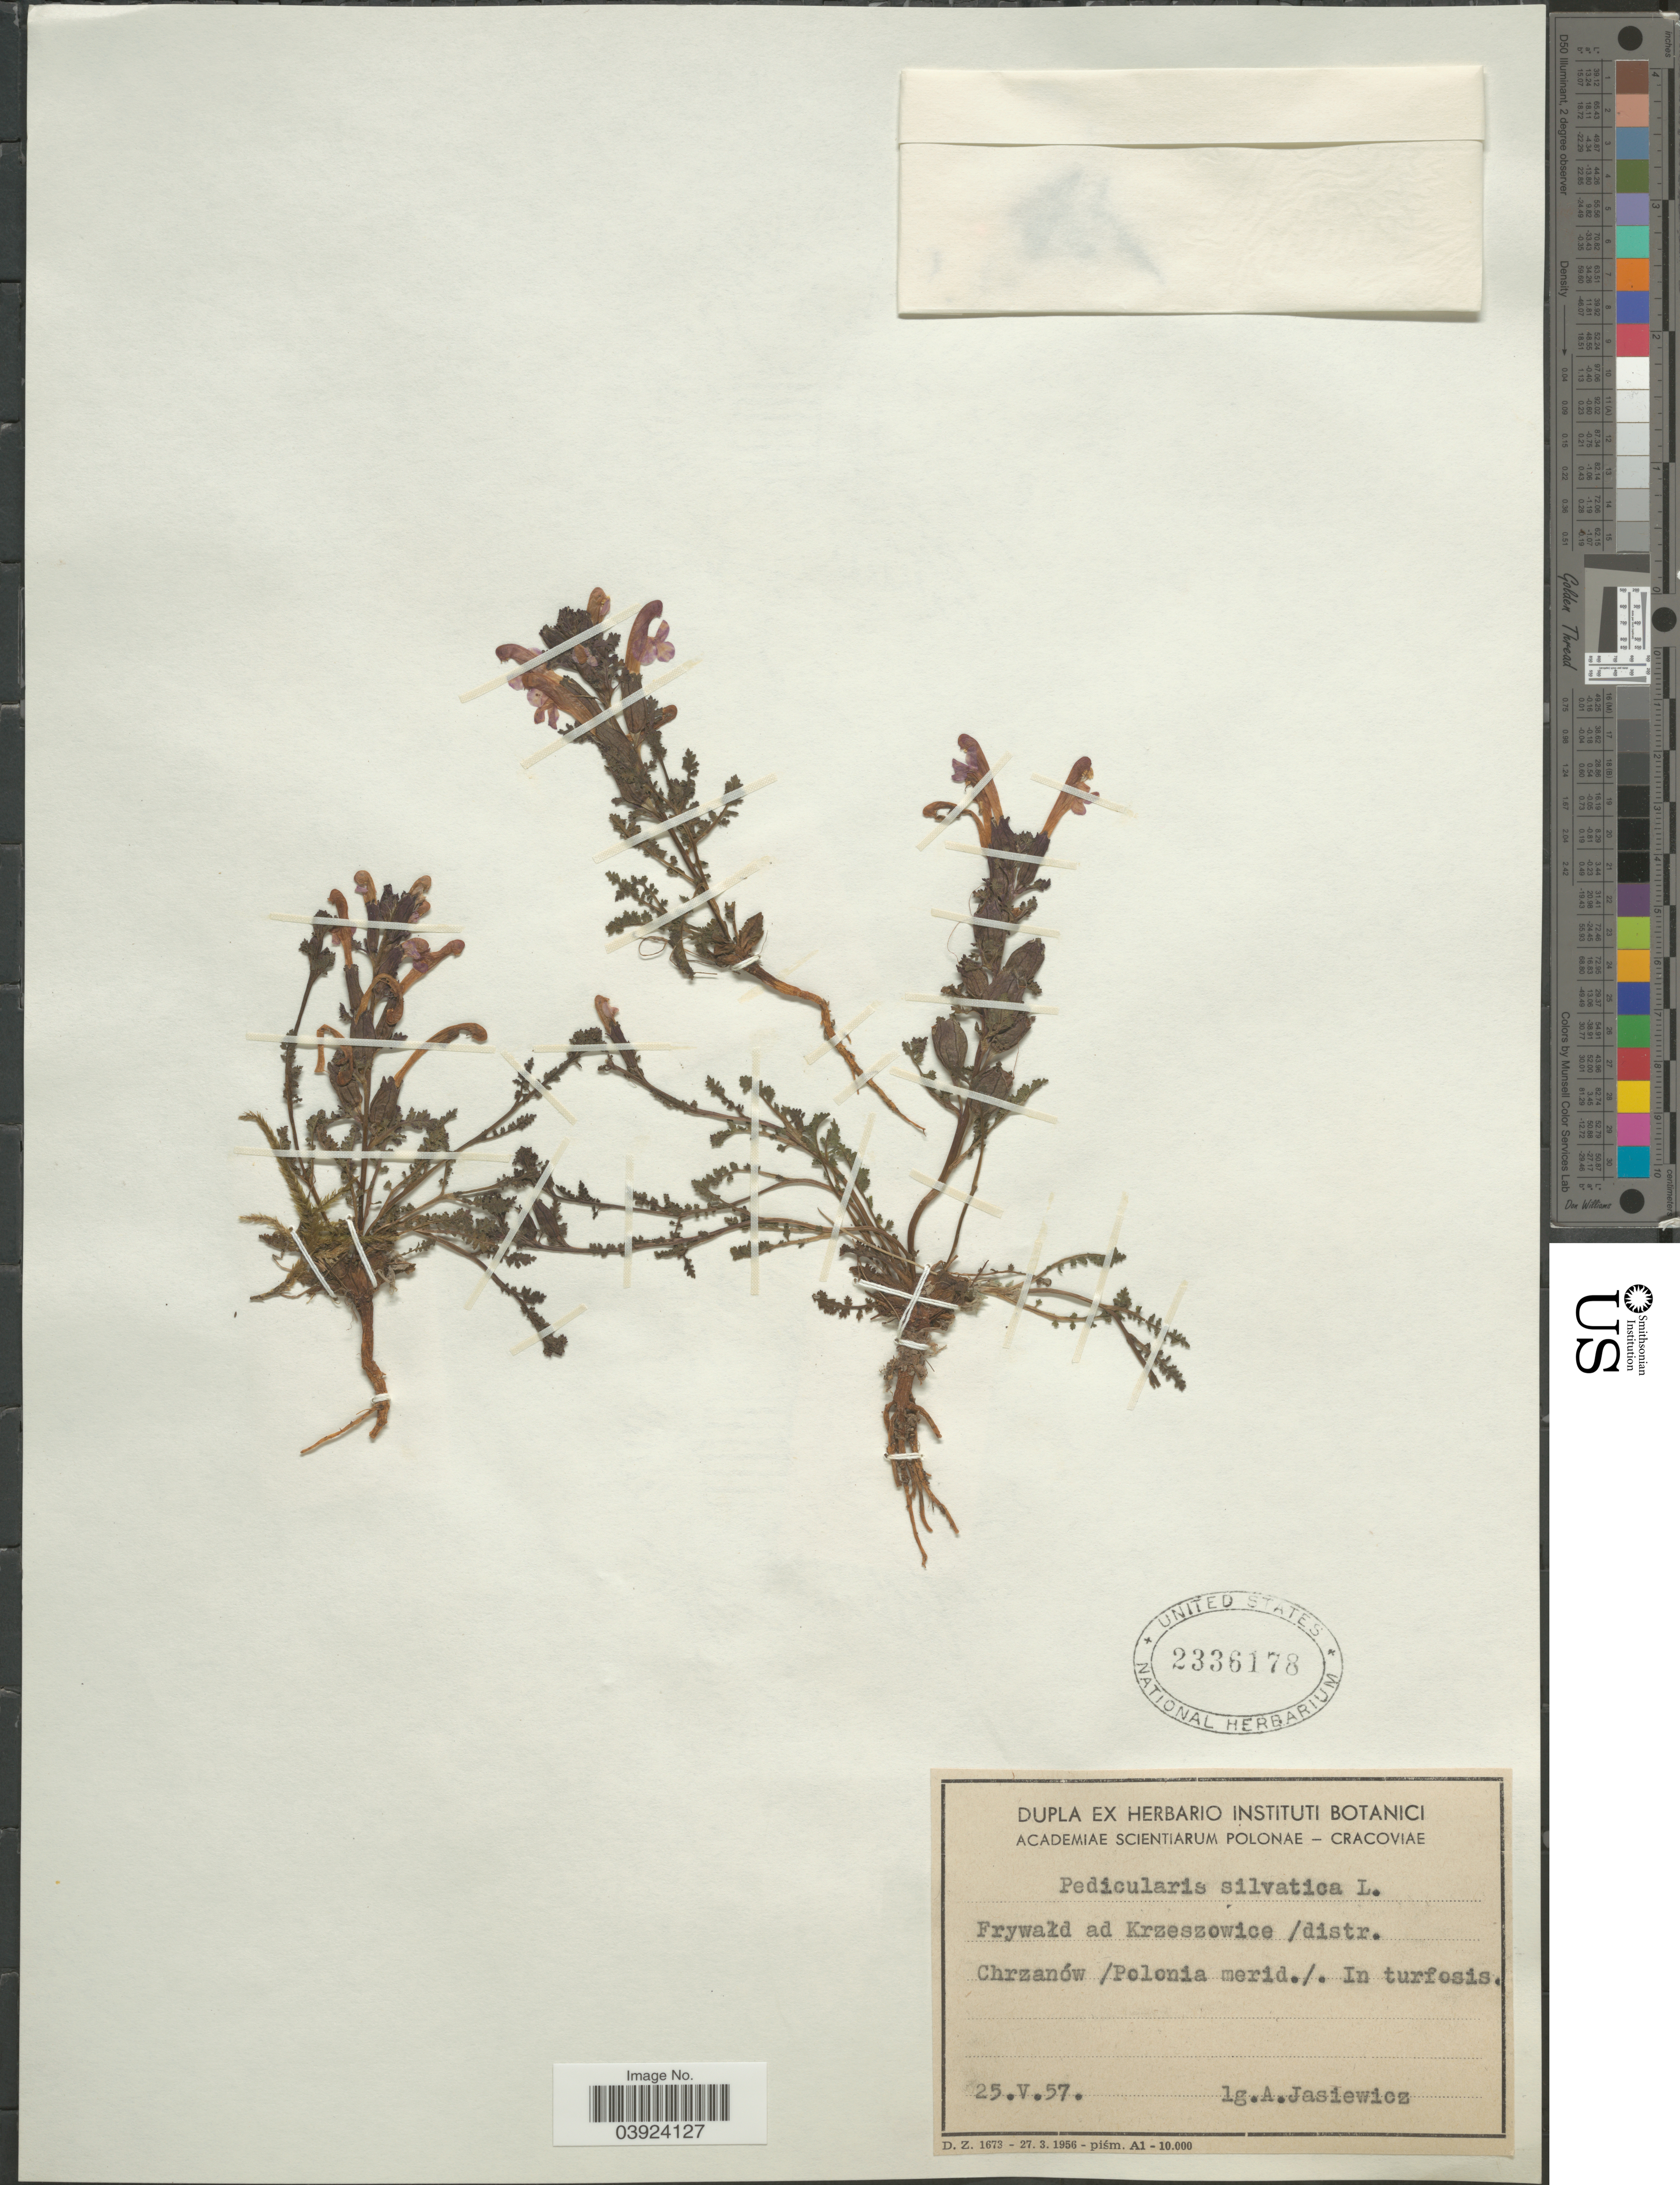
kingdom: Plantae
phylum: Tracheophyta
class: Magnoliopsida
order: Lamiales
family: Orobanchaceae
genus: Pedicularis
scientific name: Pedicularis sylvatica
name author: L.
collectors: A. Jasiewicz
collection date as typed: Transcribed d/m/y: 25/5/57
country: Poland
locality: Frywałd ad Krzeszowice / distr. Chrzanów / Polonia merid./. In turfosis.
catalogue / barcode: US 2336178